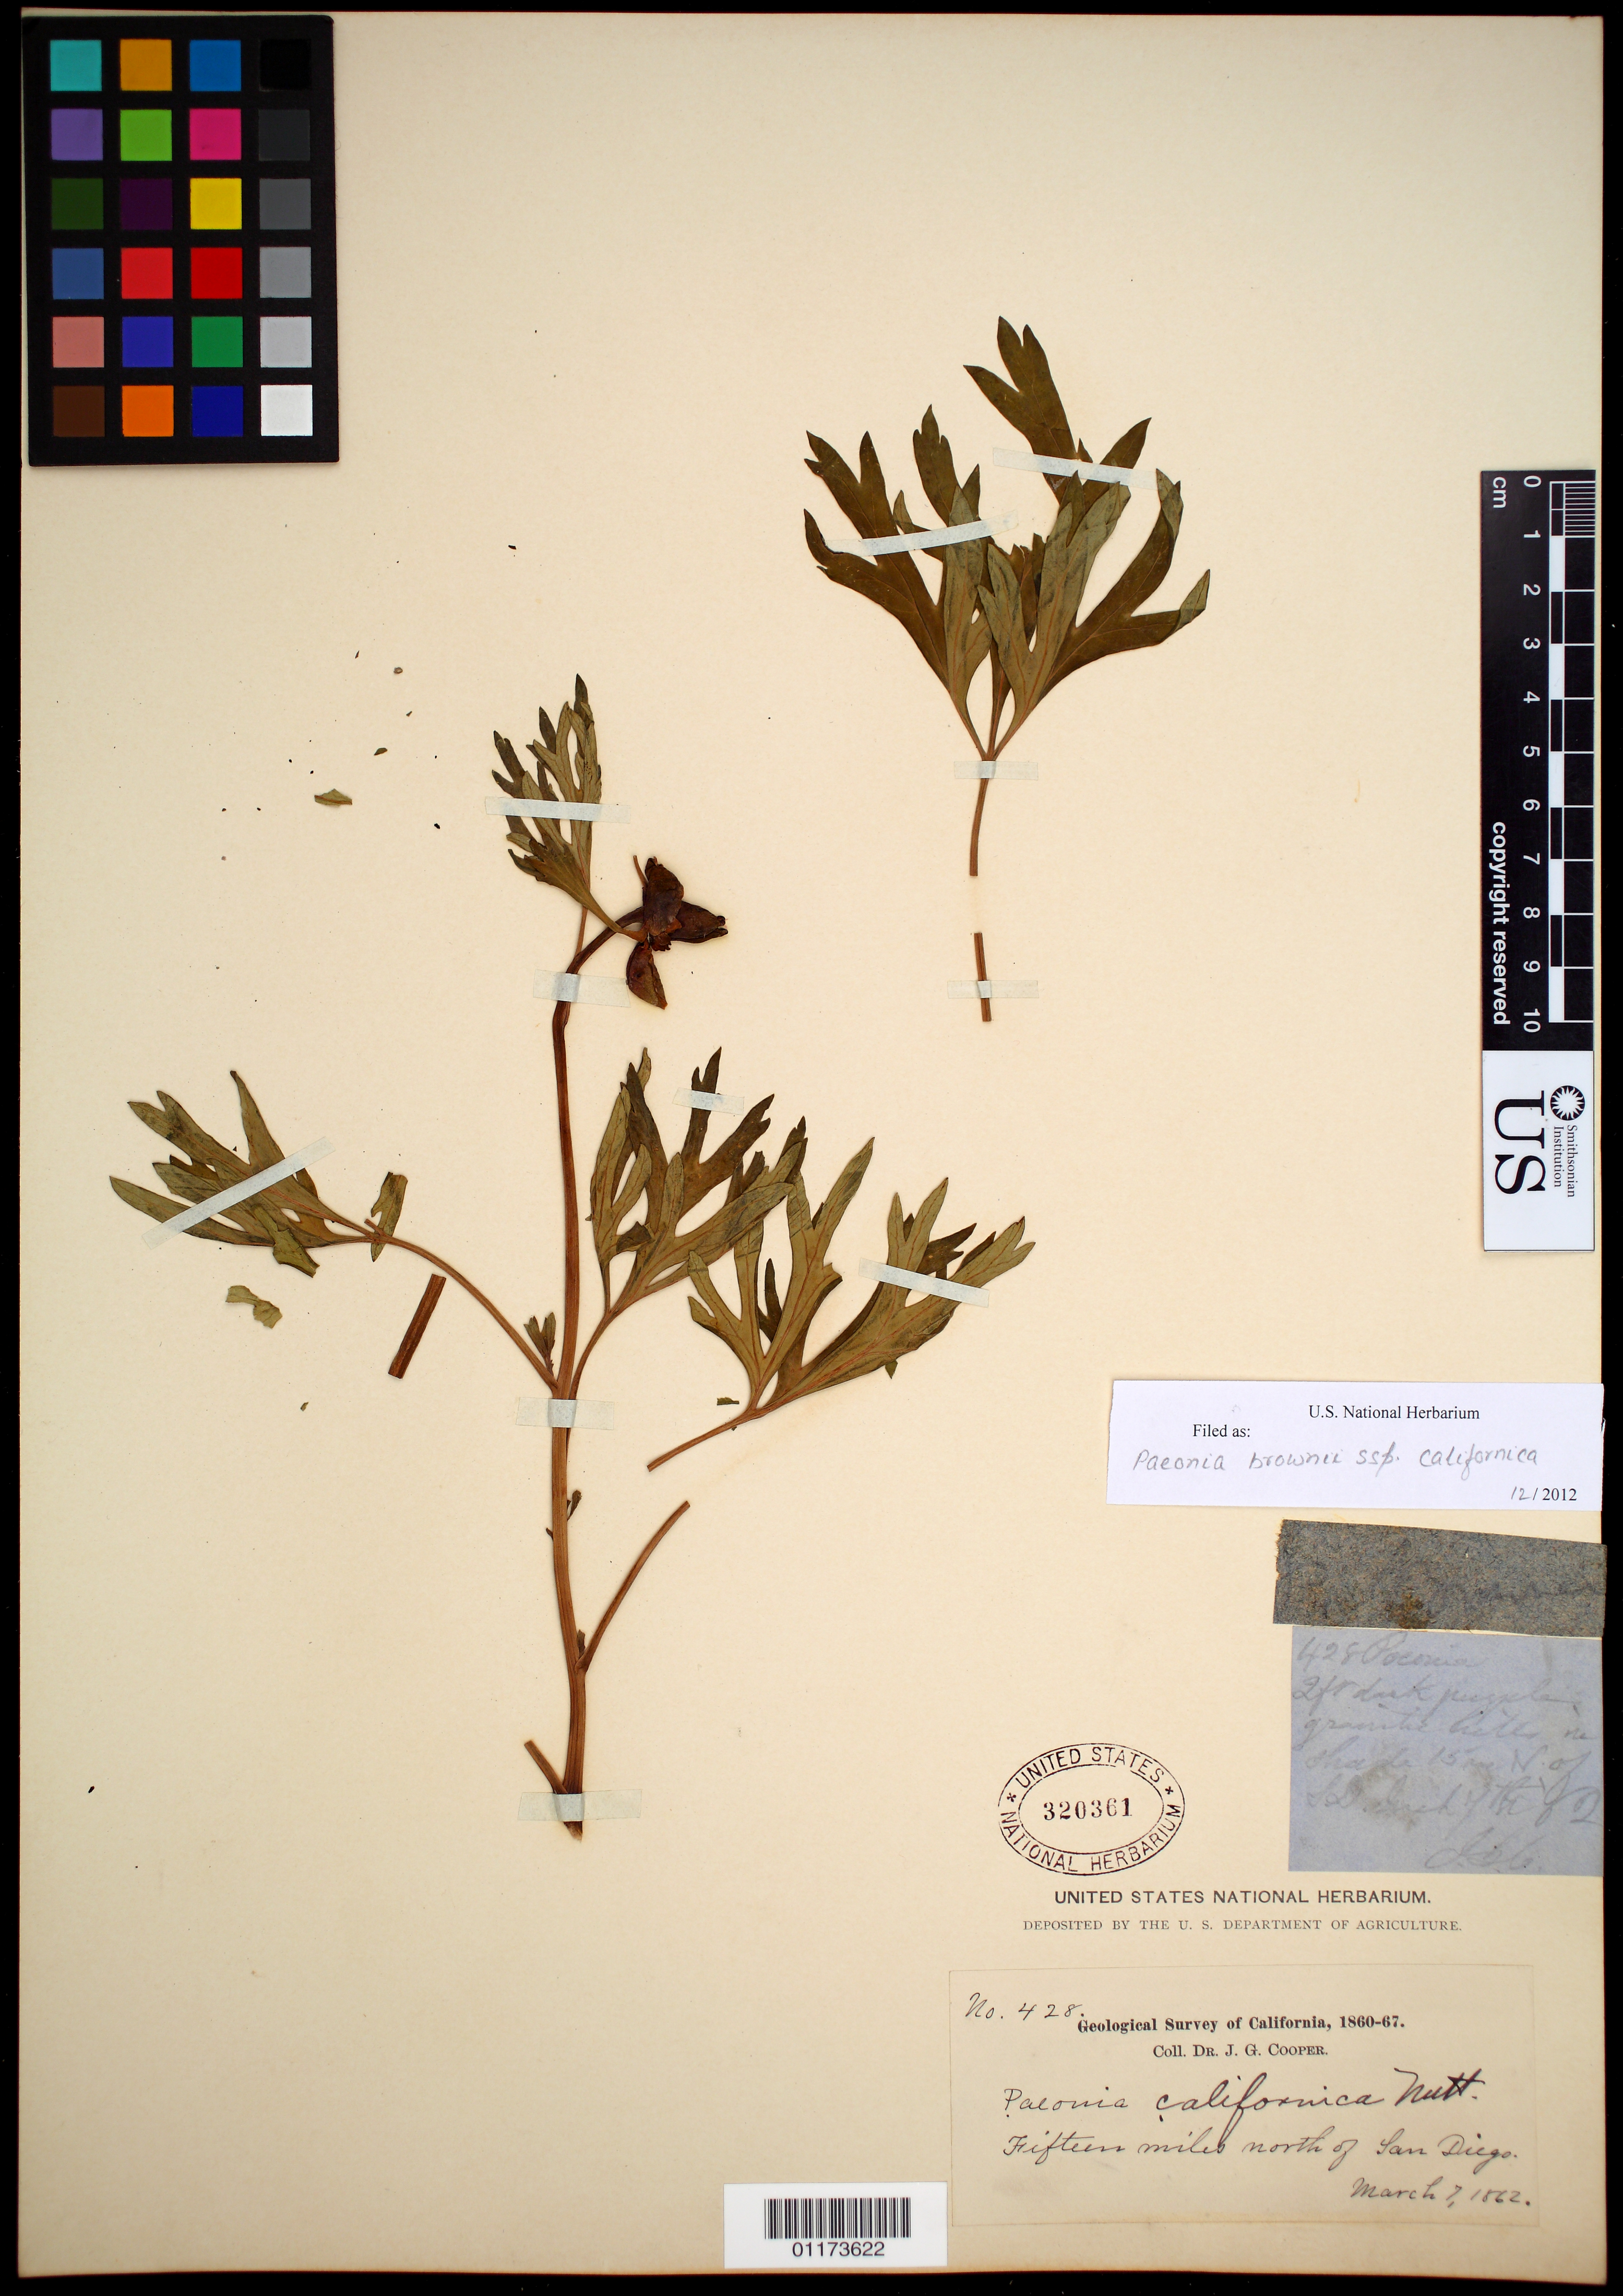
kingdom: Plantae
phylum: Tracheophyta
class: Magnoliopsida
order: Saxifragales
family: Paeoniaceae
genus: Paeonia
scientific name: Paeonia brownii subsp. californica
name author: (Nutt. ex Torr. & A. Gray) Abrams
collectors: J. G. Cooper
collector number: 428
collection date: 1862-03-07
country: United States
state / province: California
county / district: San Diego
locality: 15 miles North of San Diego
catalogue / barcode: US 320361